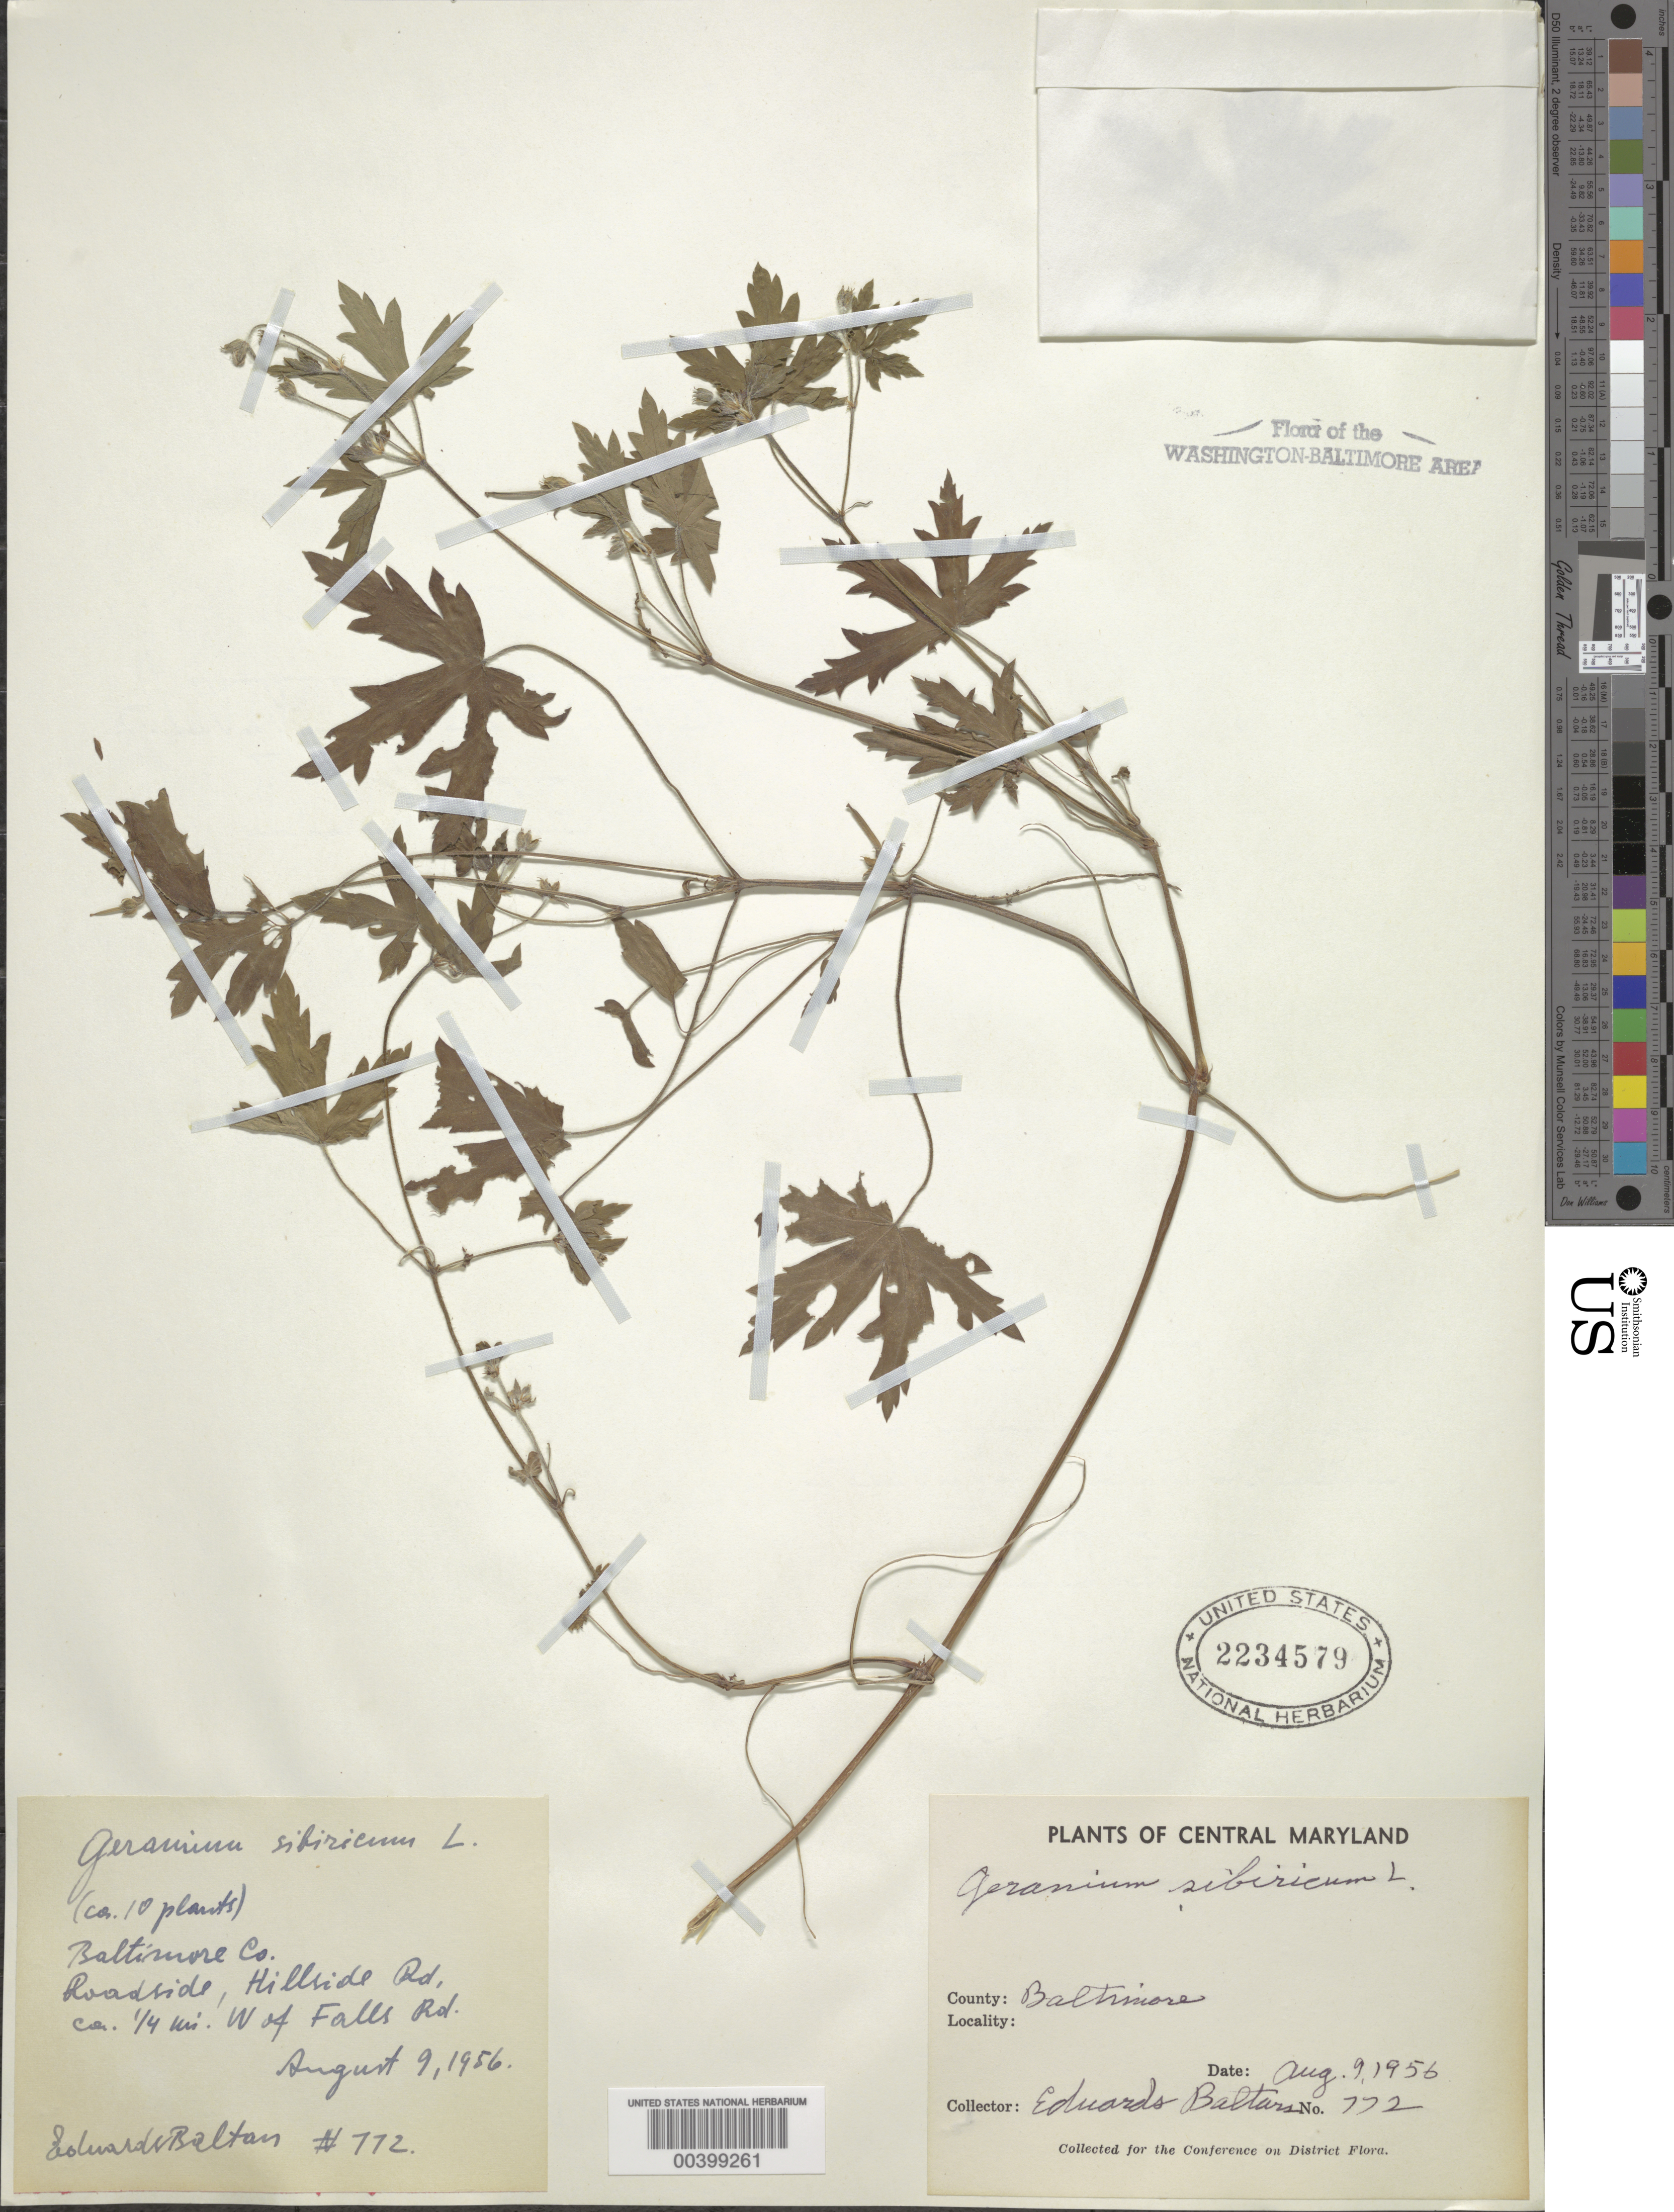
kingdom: Plantae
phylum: Tracheophyta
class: Magnoliopsida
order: Geraniales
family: Geraniaceae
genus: Geranium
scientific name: Geranium sibiricum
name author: L.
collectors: E. Baltars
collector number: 772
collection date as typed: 09 Aug 1956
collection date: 1956-08-09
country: United States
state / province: Maryland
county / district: Baltimore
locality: Hillside Road, west of Falls Road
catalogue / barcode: US 2234579